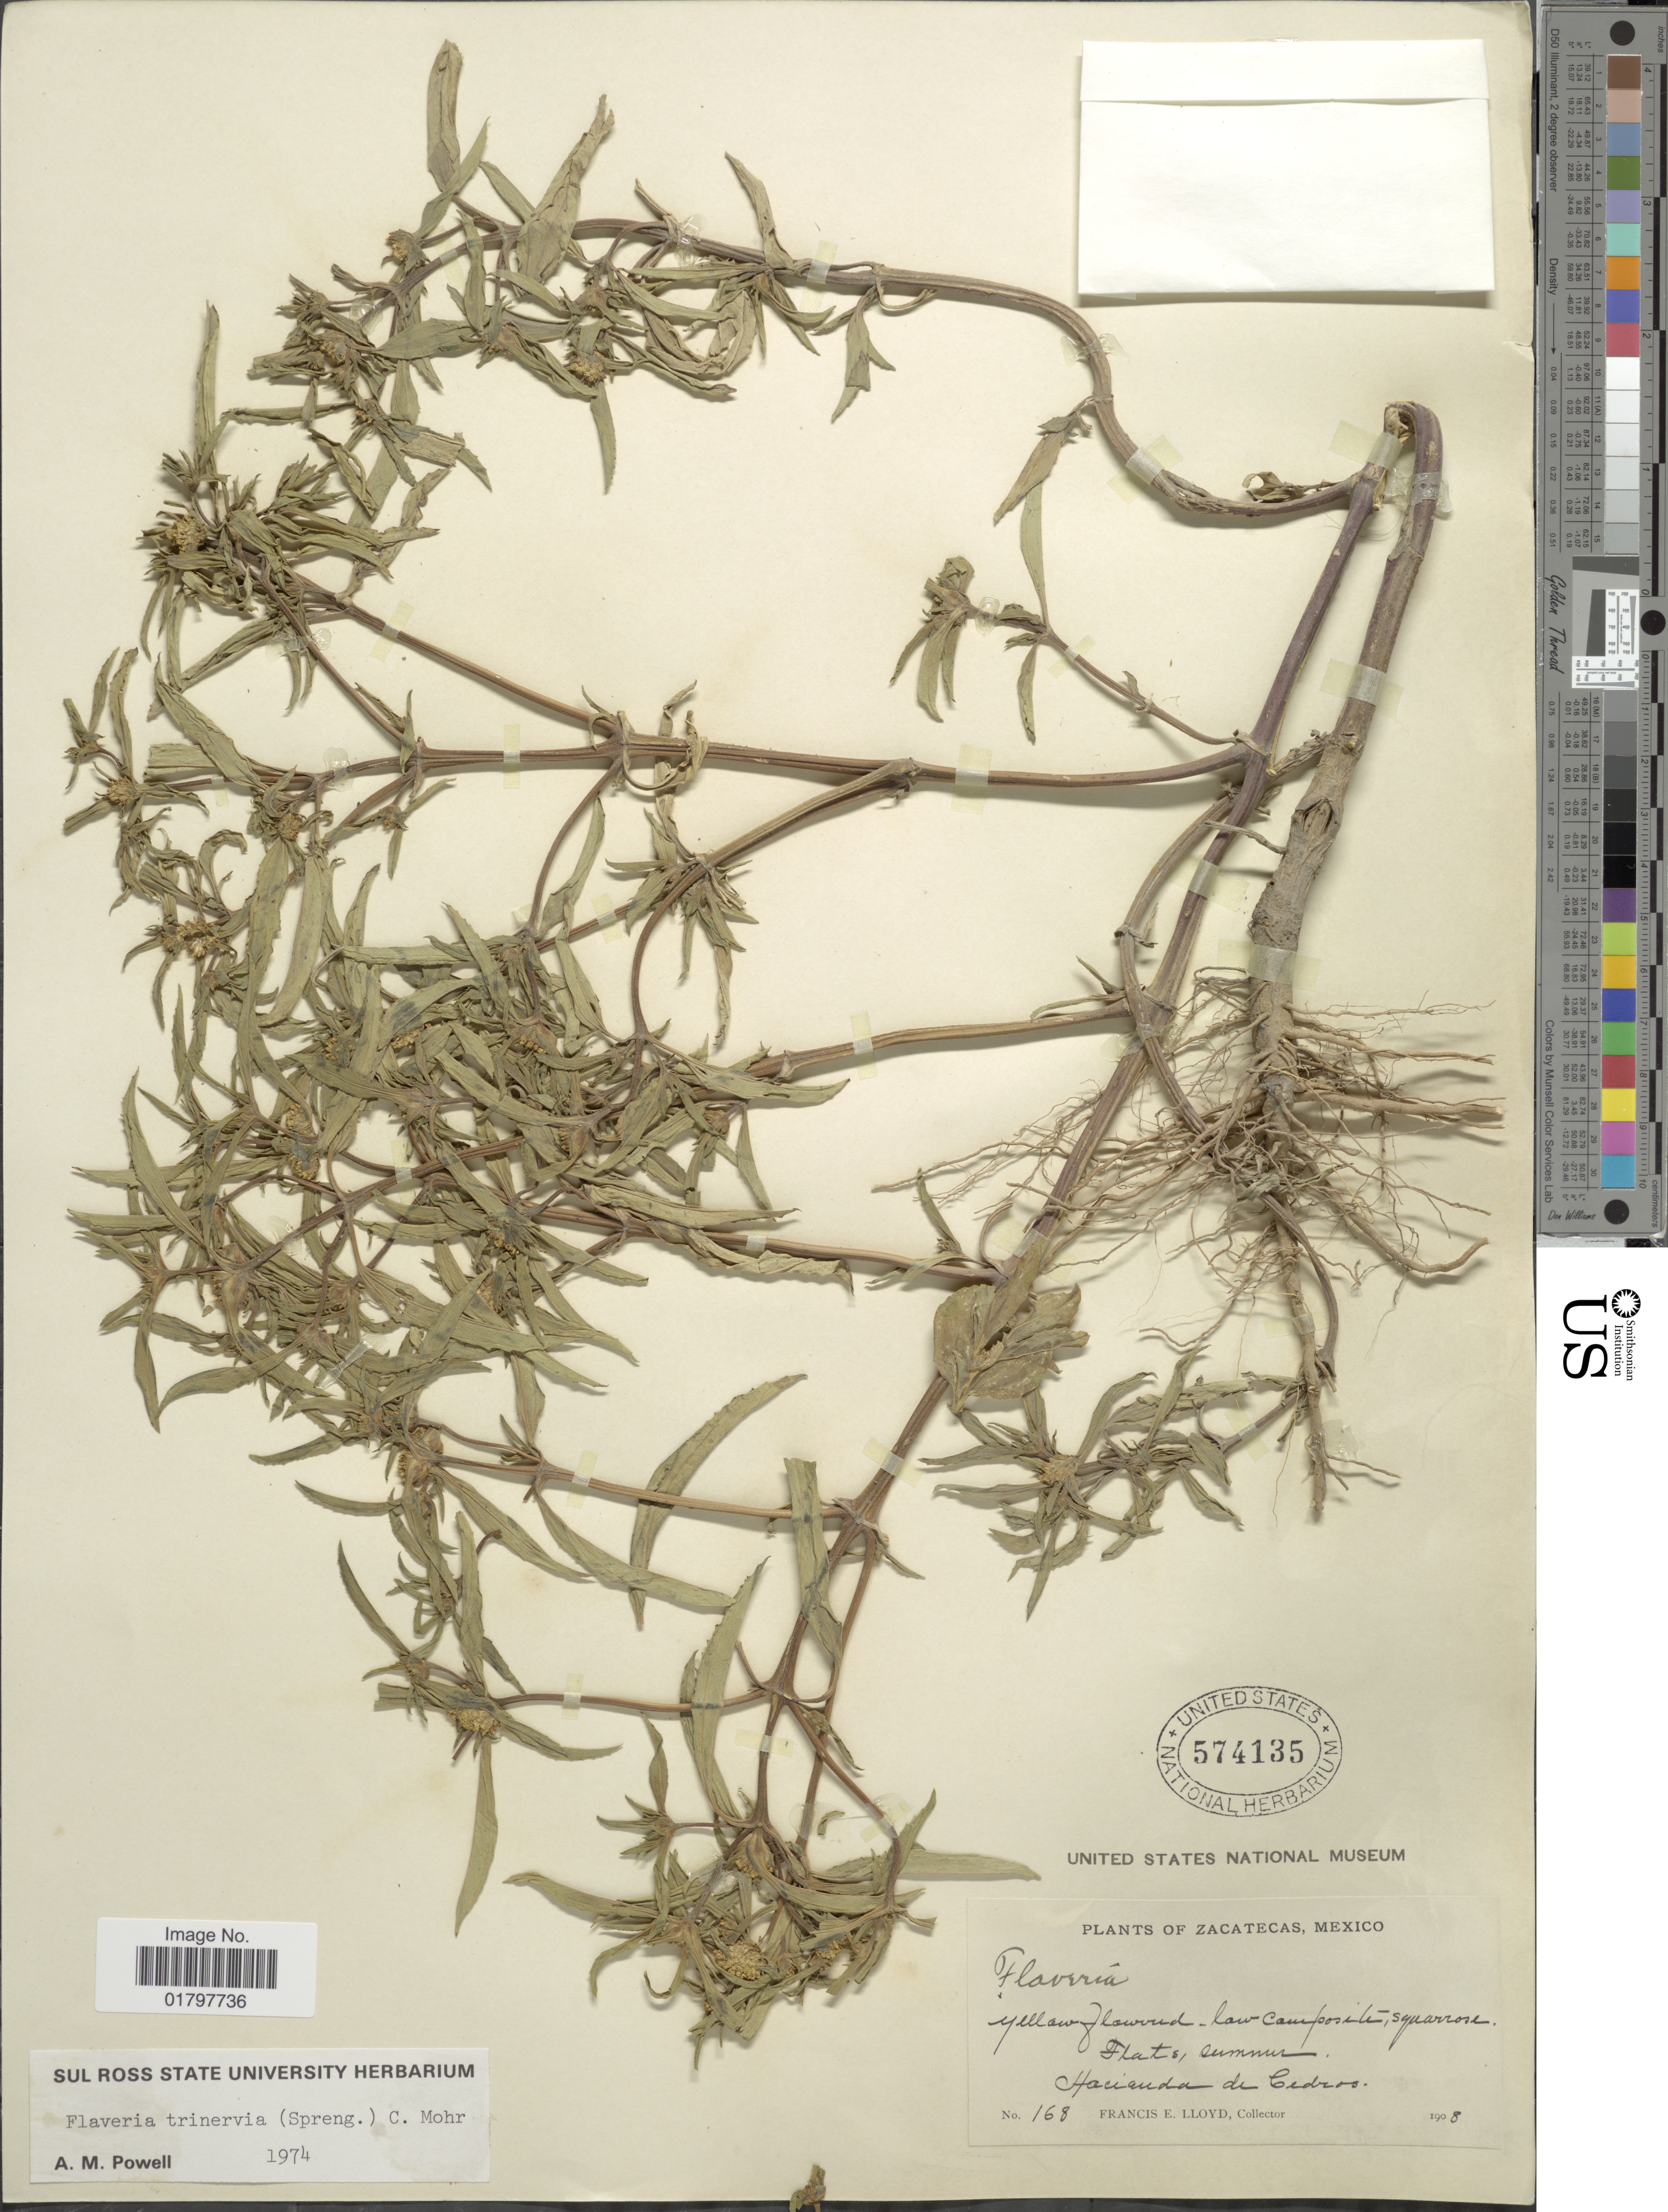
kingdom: Plantae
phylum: Tracheophyta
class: Magnoliopsida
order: Asterales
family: Asteraceae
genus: Flaveria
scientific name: Flaveria trinervia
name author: (Spreng.) C. Mohr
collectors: Lloyd, C. E.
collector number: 168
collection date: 1908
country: Mexico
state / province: Zacatecas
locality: Hacienda de Cedros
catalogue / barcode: US 574135